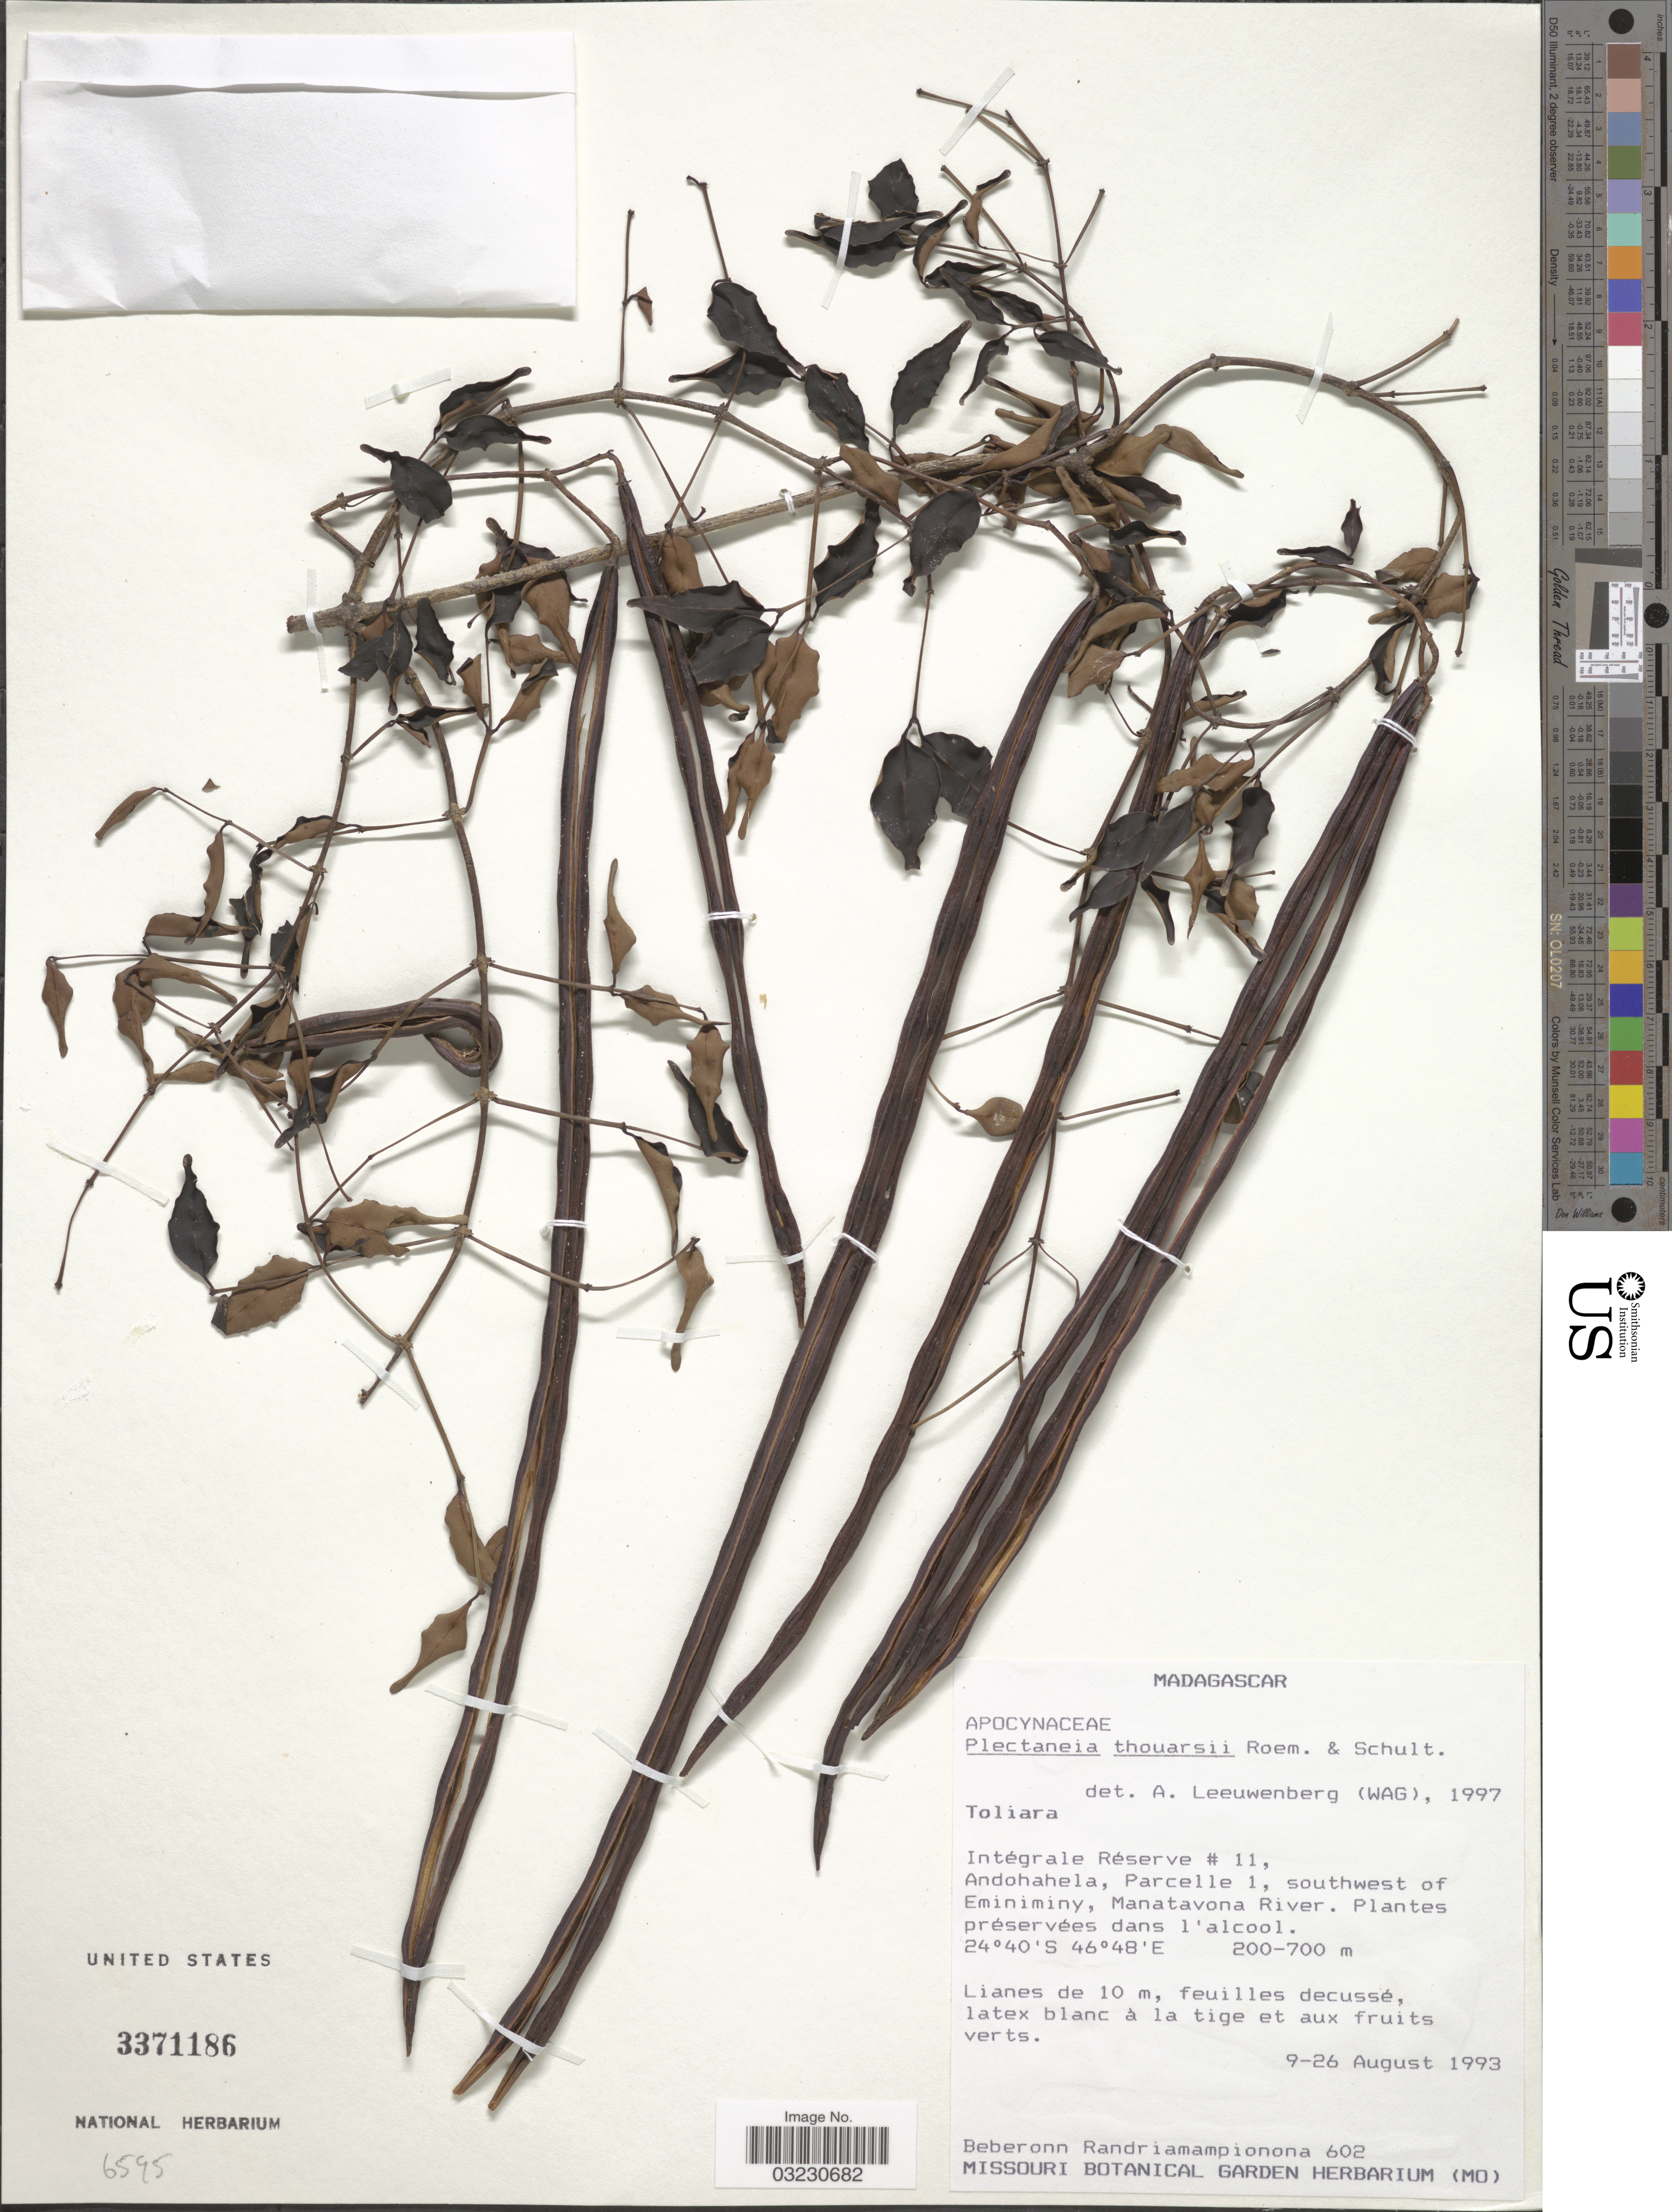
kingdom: Plantae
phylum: Tracheophyta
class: Magnoliopsida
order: Gentianales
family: Apocynaceae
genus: Plectaneia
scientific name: Plectaneia thouarsii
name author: Roem. & Schult.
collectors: B. Randriamampionona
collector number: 602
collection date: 1993-08-09/1993-08-26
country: Madagascar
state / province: Anosy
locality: Intégrale Réserve #11, Andohahela, Parcelle 1, southwest of Eminiminy, Manatavona River.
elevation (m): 200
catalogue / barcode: US 3371186